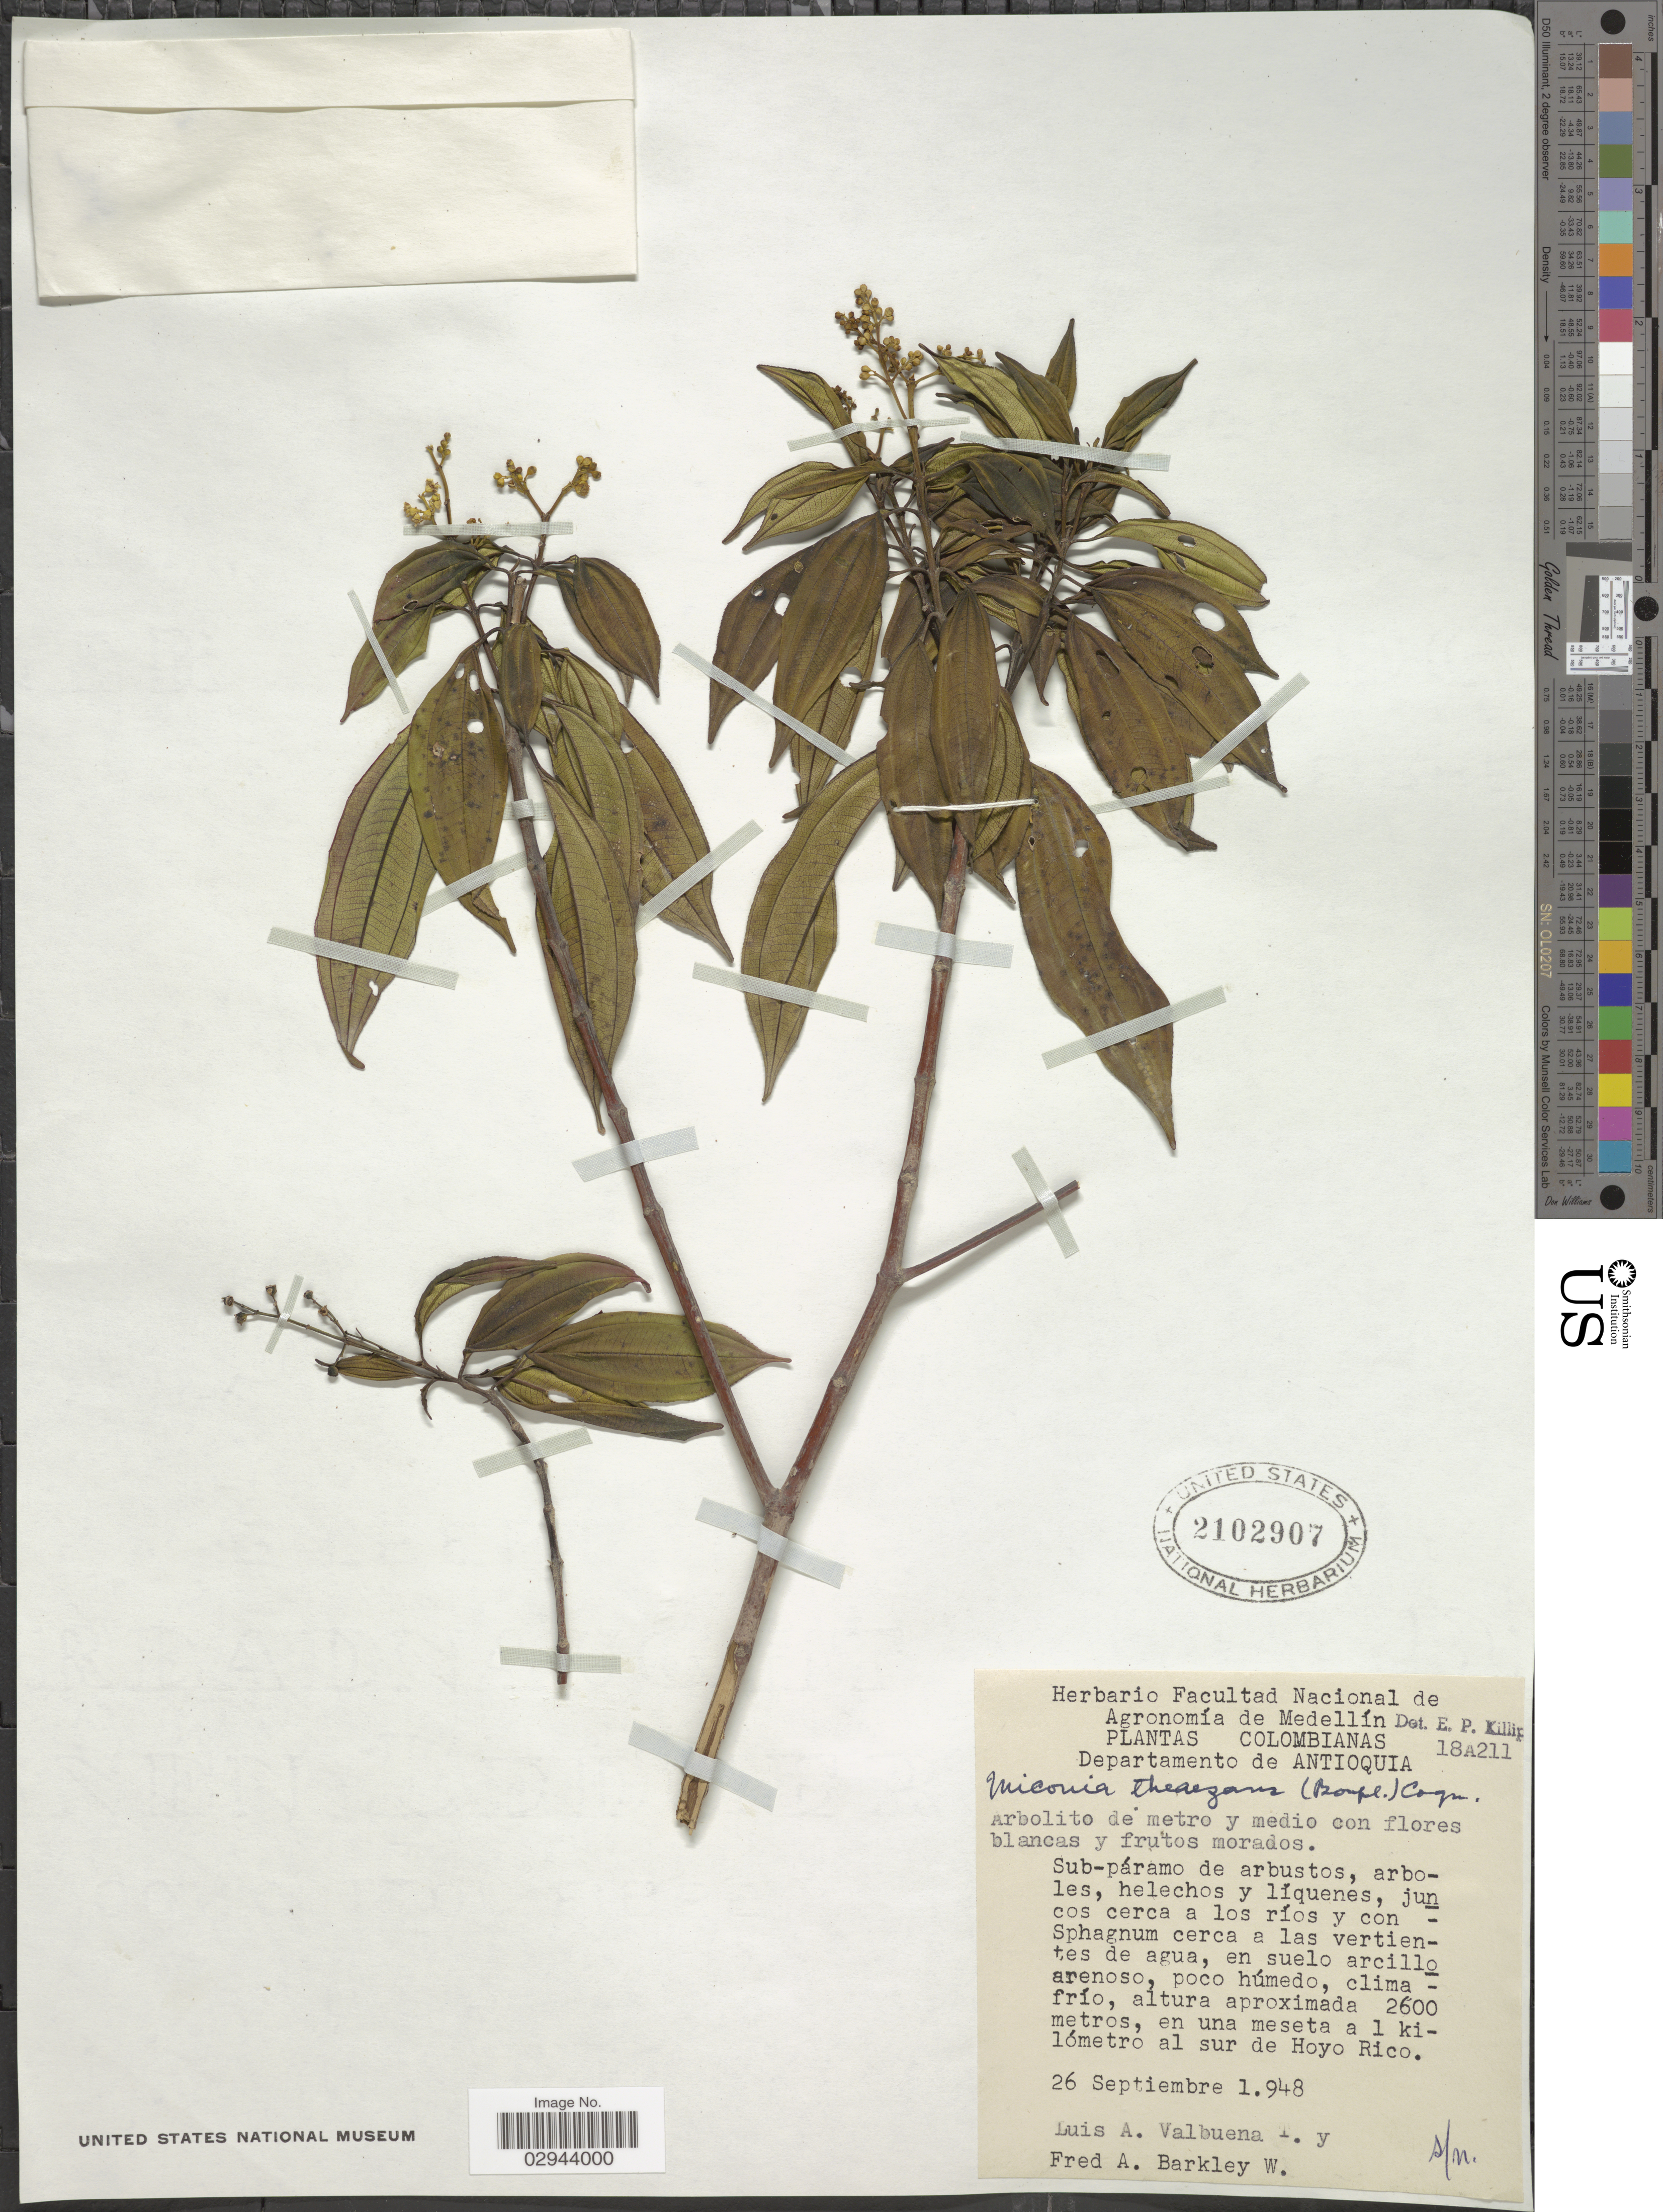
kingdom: Plantae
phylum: Tracheophyta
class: Magnoliopsida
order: Myrtales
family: Melastomataceae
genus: Miconia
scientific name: Miconia theizans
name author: (Bonpl.) Cogn.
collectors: L. Valbuena T. & F. Barkley W.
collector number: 18A211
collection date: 1948-09-26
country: Colombia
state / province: Antioquia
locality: Departamento de Antioquia, en una meseta a 1 kilómetro al sur de Hoyo Rico.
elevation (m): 2600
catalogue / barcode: US 2102907